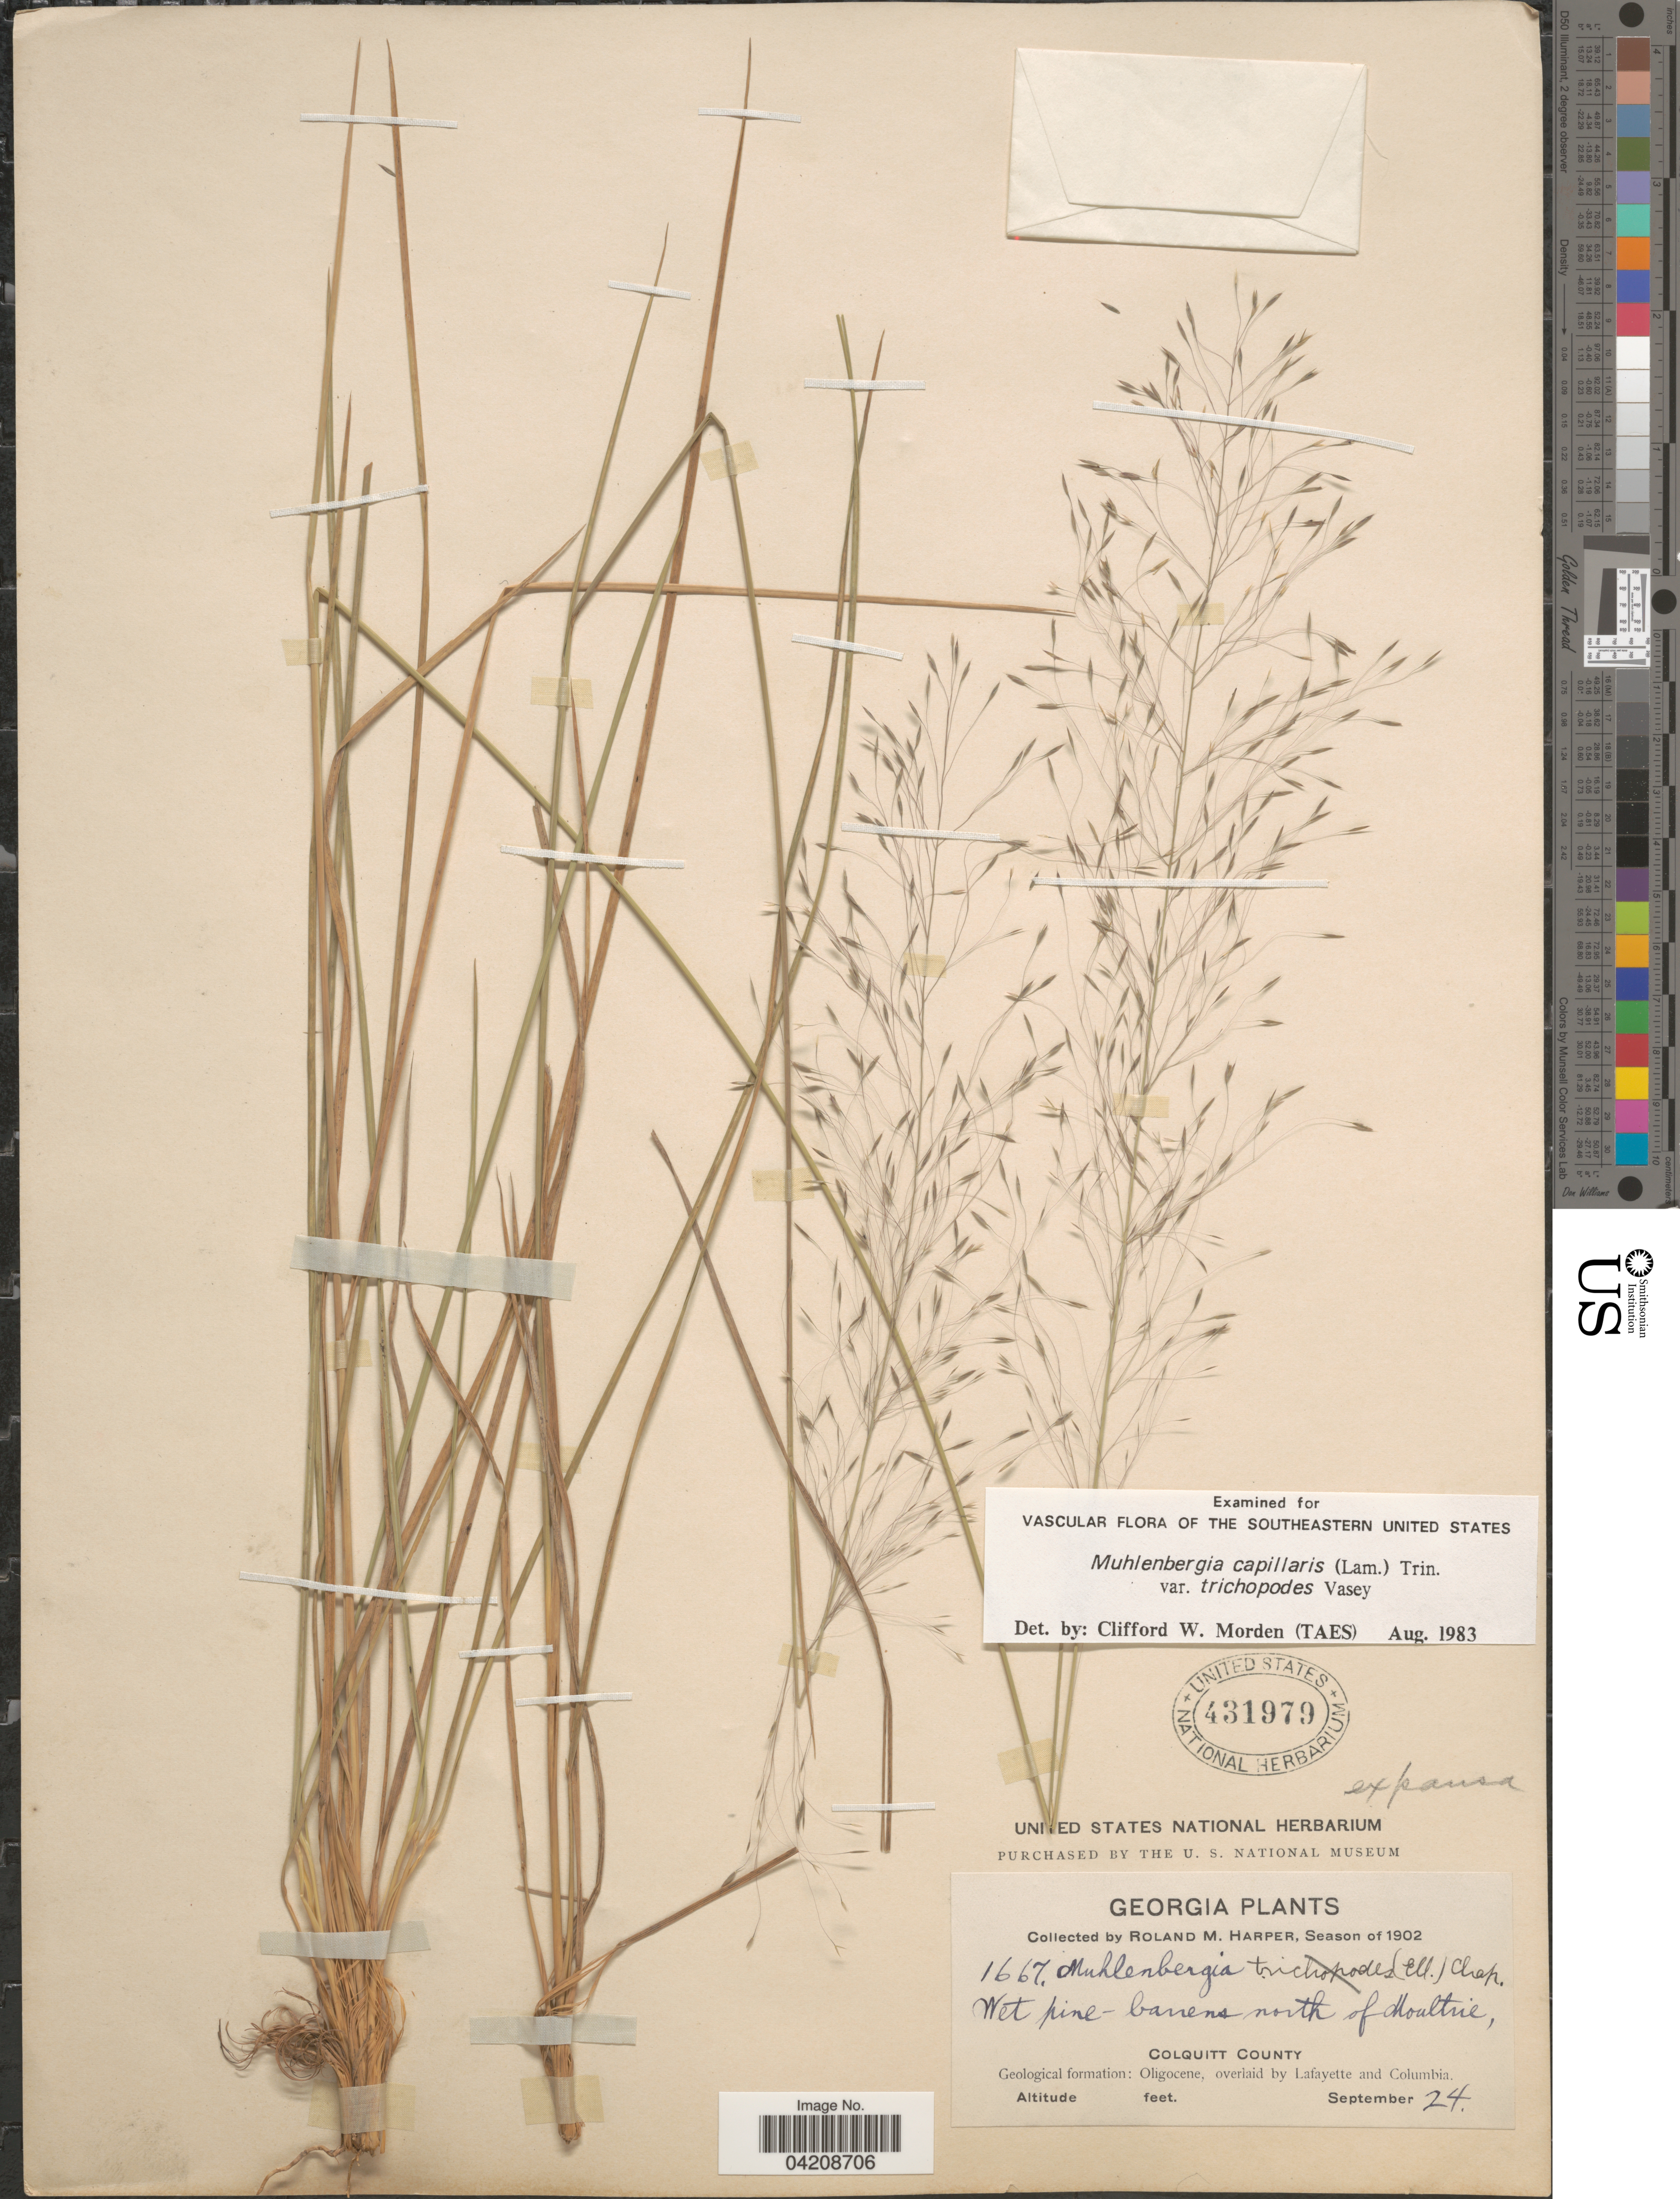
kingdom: Plantae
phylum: Tracheophyta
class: Liliopsida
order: Poales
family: Poaceae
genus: Muhlenbergia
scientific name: Muhlenbergia expansa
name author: Trin.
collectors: R. M. Harper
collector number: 1667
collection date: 1902-09-24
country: United States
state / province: Georgia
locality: Wet pine-barrens north of Moultrie. Colquitt County. Geological formation: Oligocene, overlaid by Lafayette and Columbia.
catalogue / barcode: US 431979